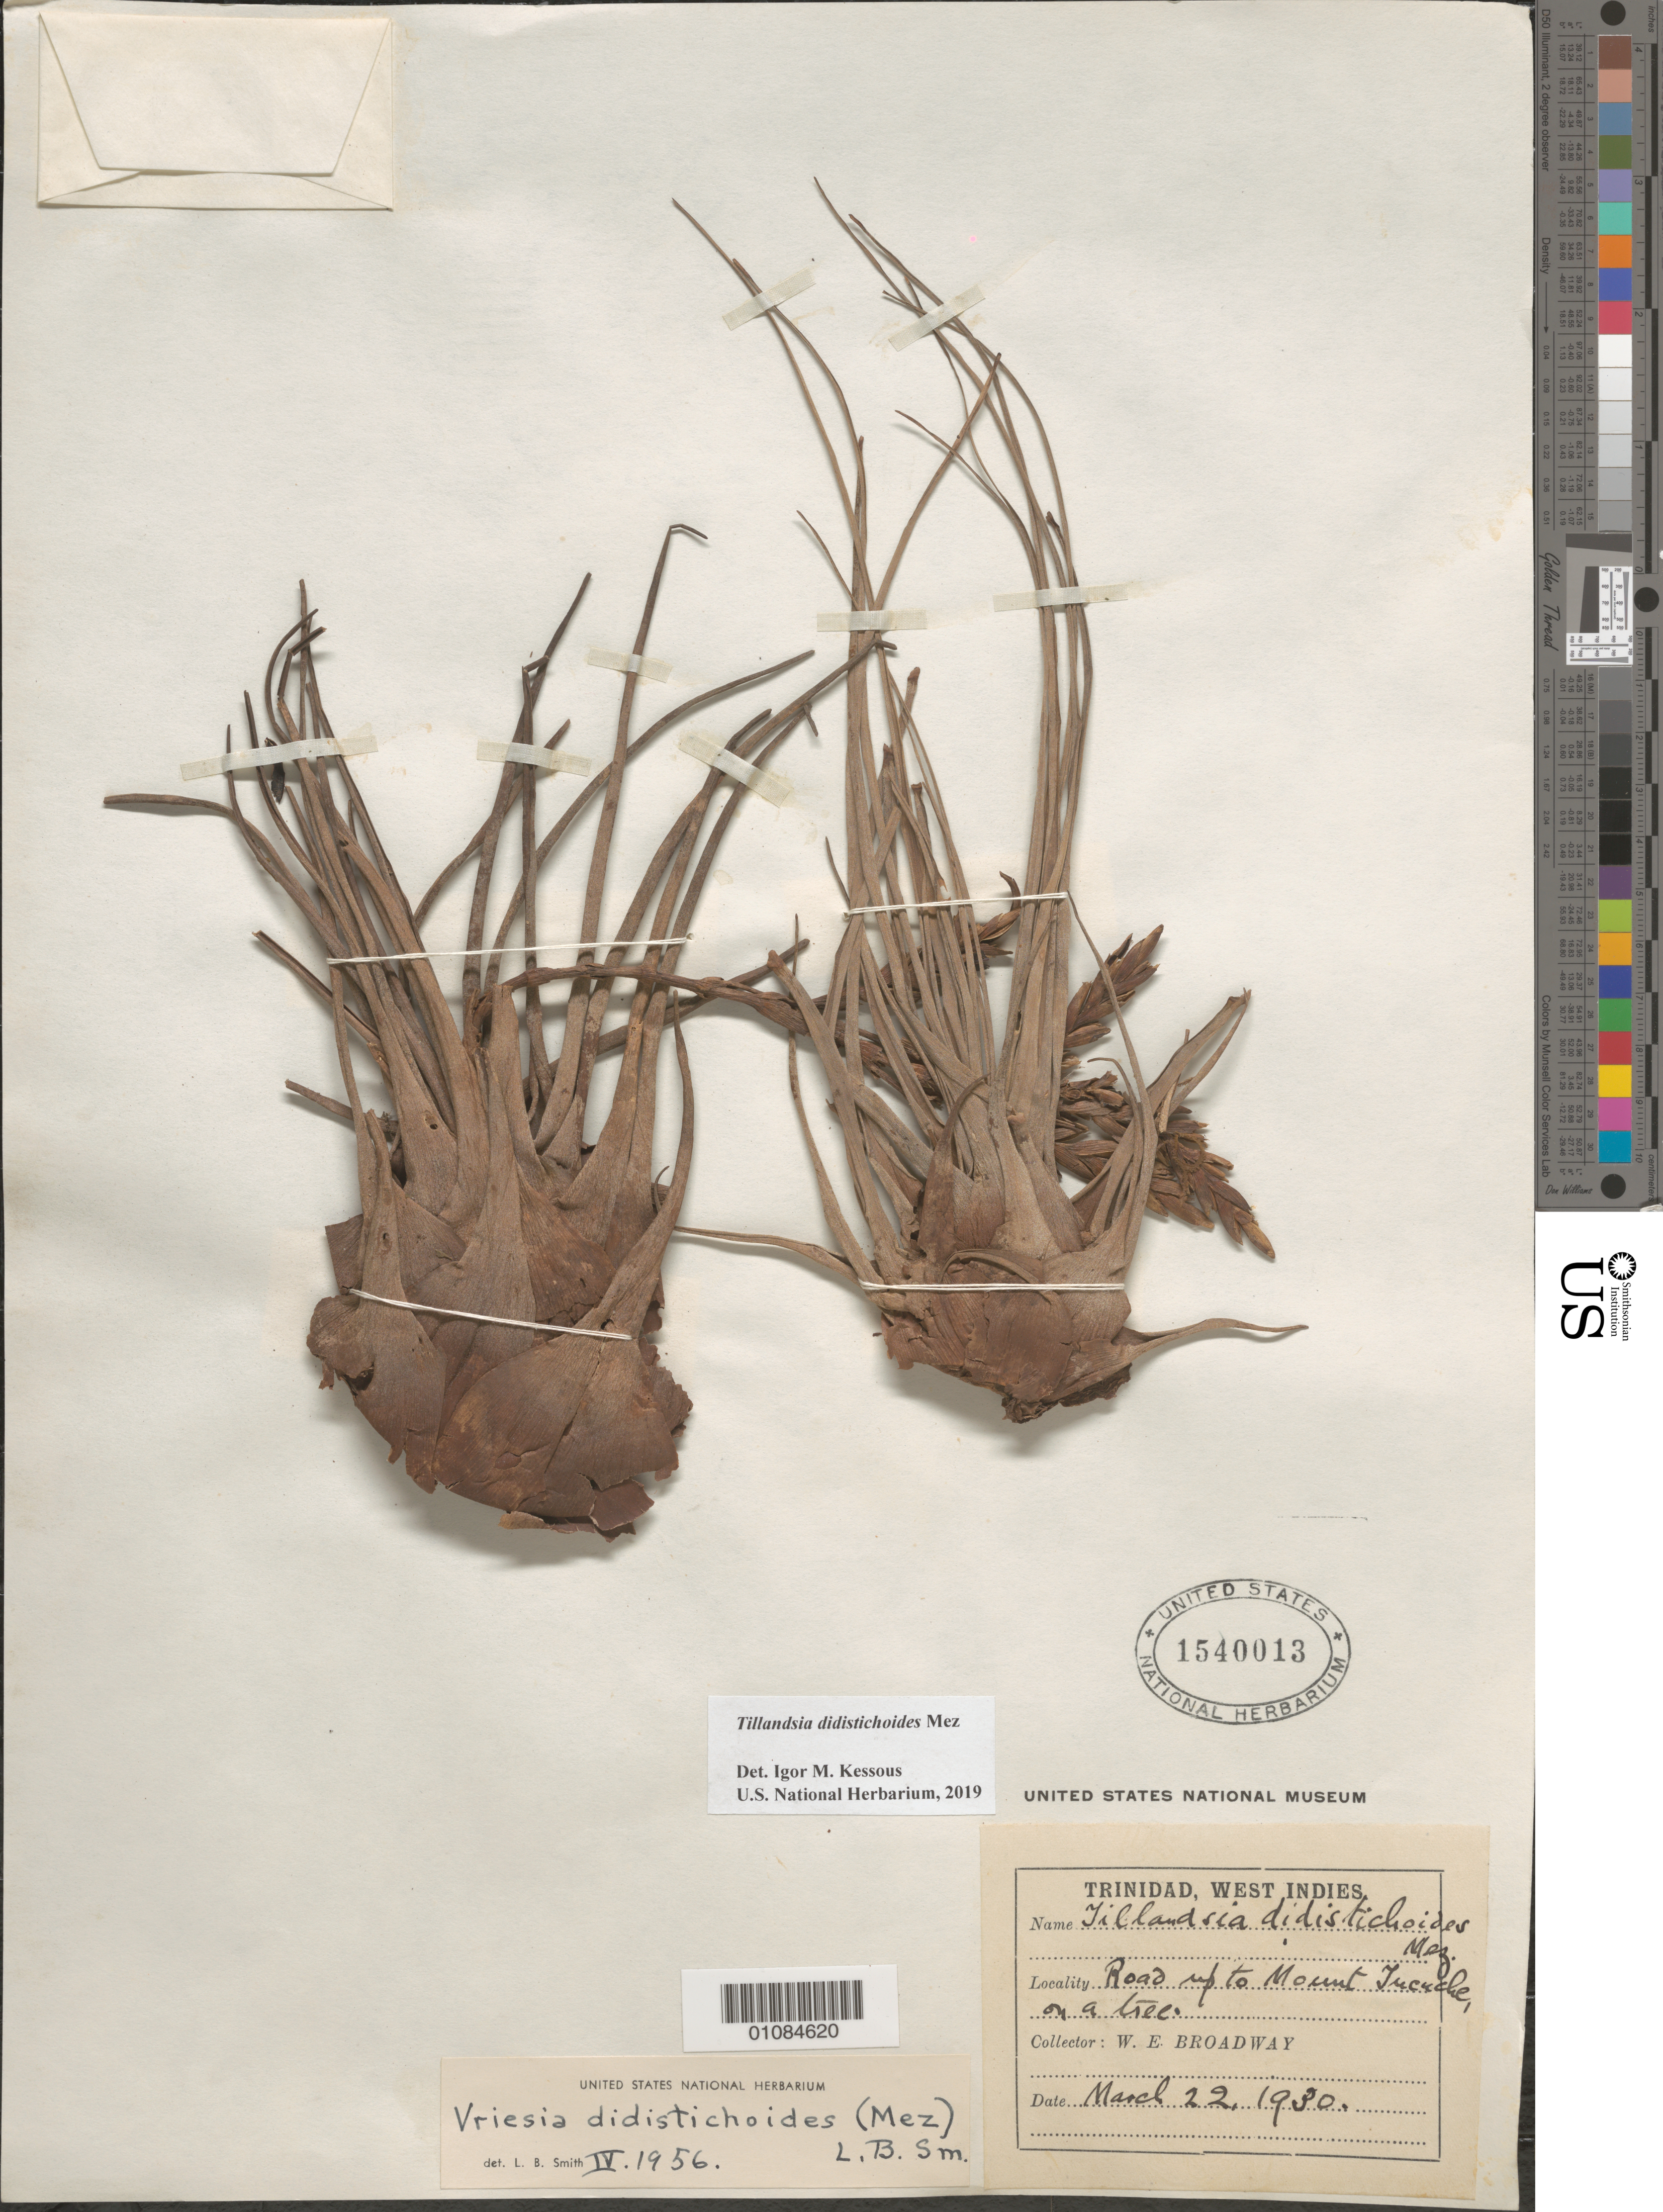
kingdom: Plantae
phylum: Tracheophyta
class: Liliopsida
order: Poales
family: Bromeliaceae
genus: Tillandsia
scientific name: Tillandsia didistichoides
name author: Mez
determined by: Kessous, Igor M.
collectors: W. E. Broadway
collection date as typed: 22 Mar 1930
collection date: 1930-03-22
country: Trinidad and Tobago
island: Trinidad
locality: Road up to Mount Tocuche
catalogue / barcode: US 1540013